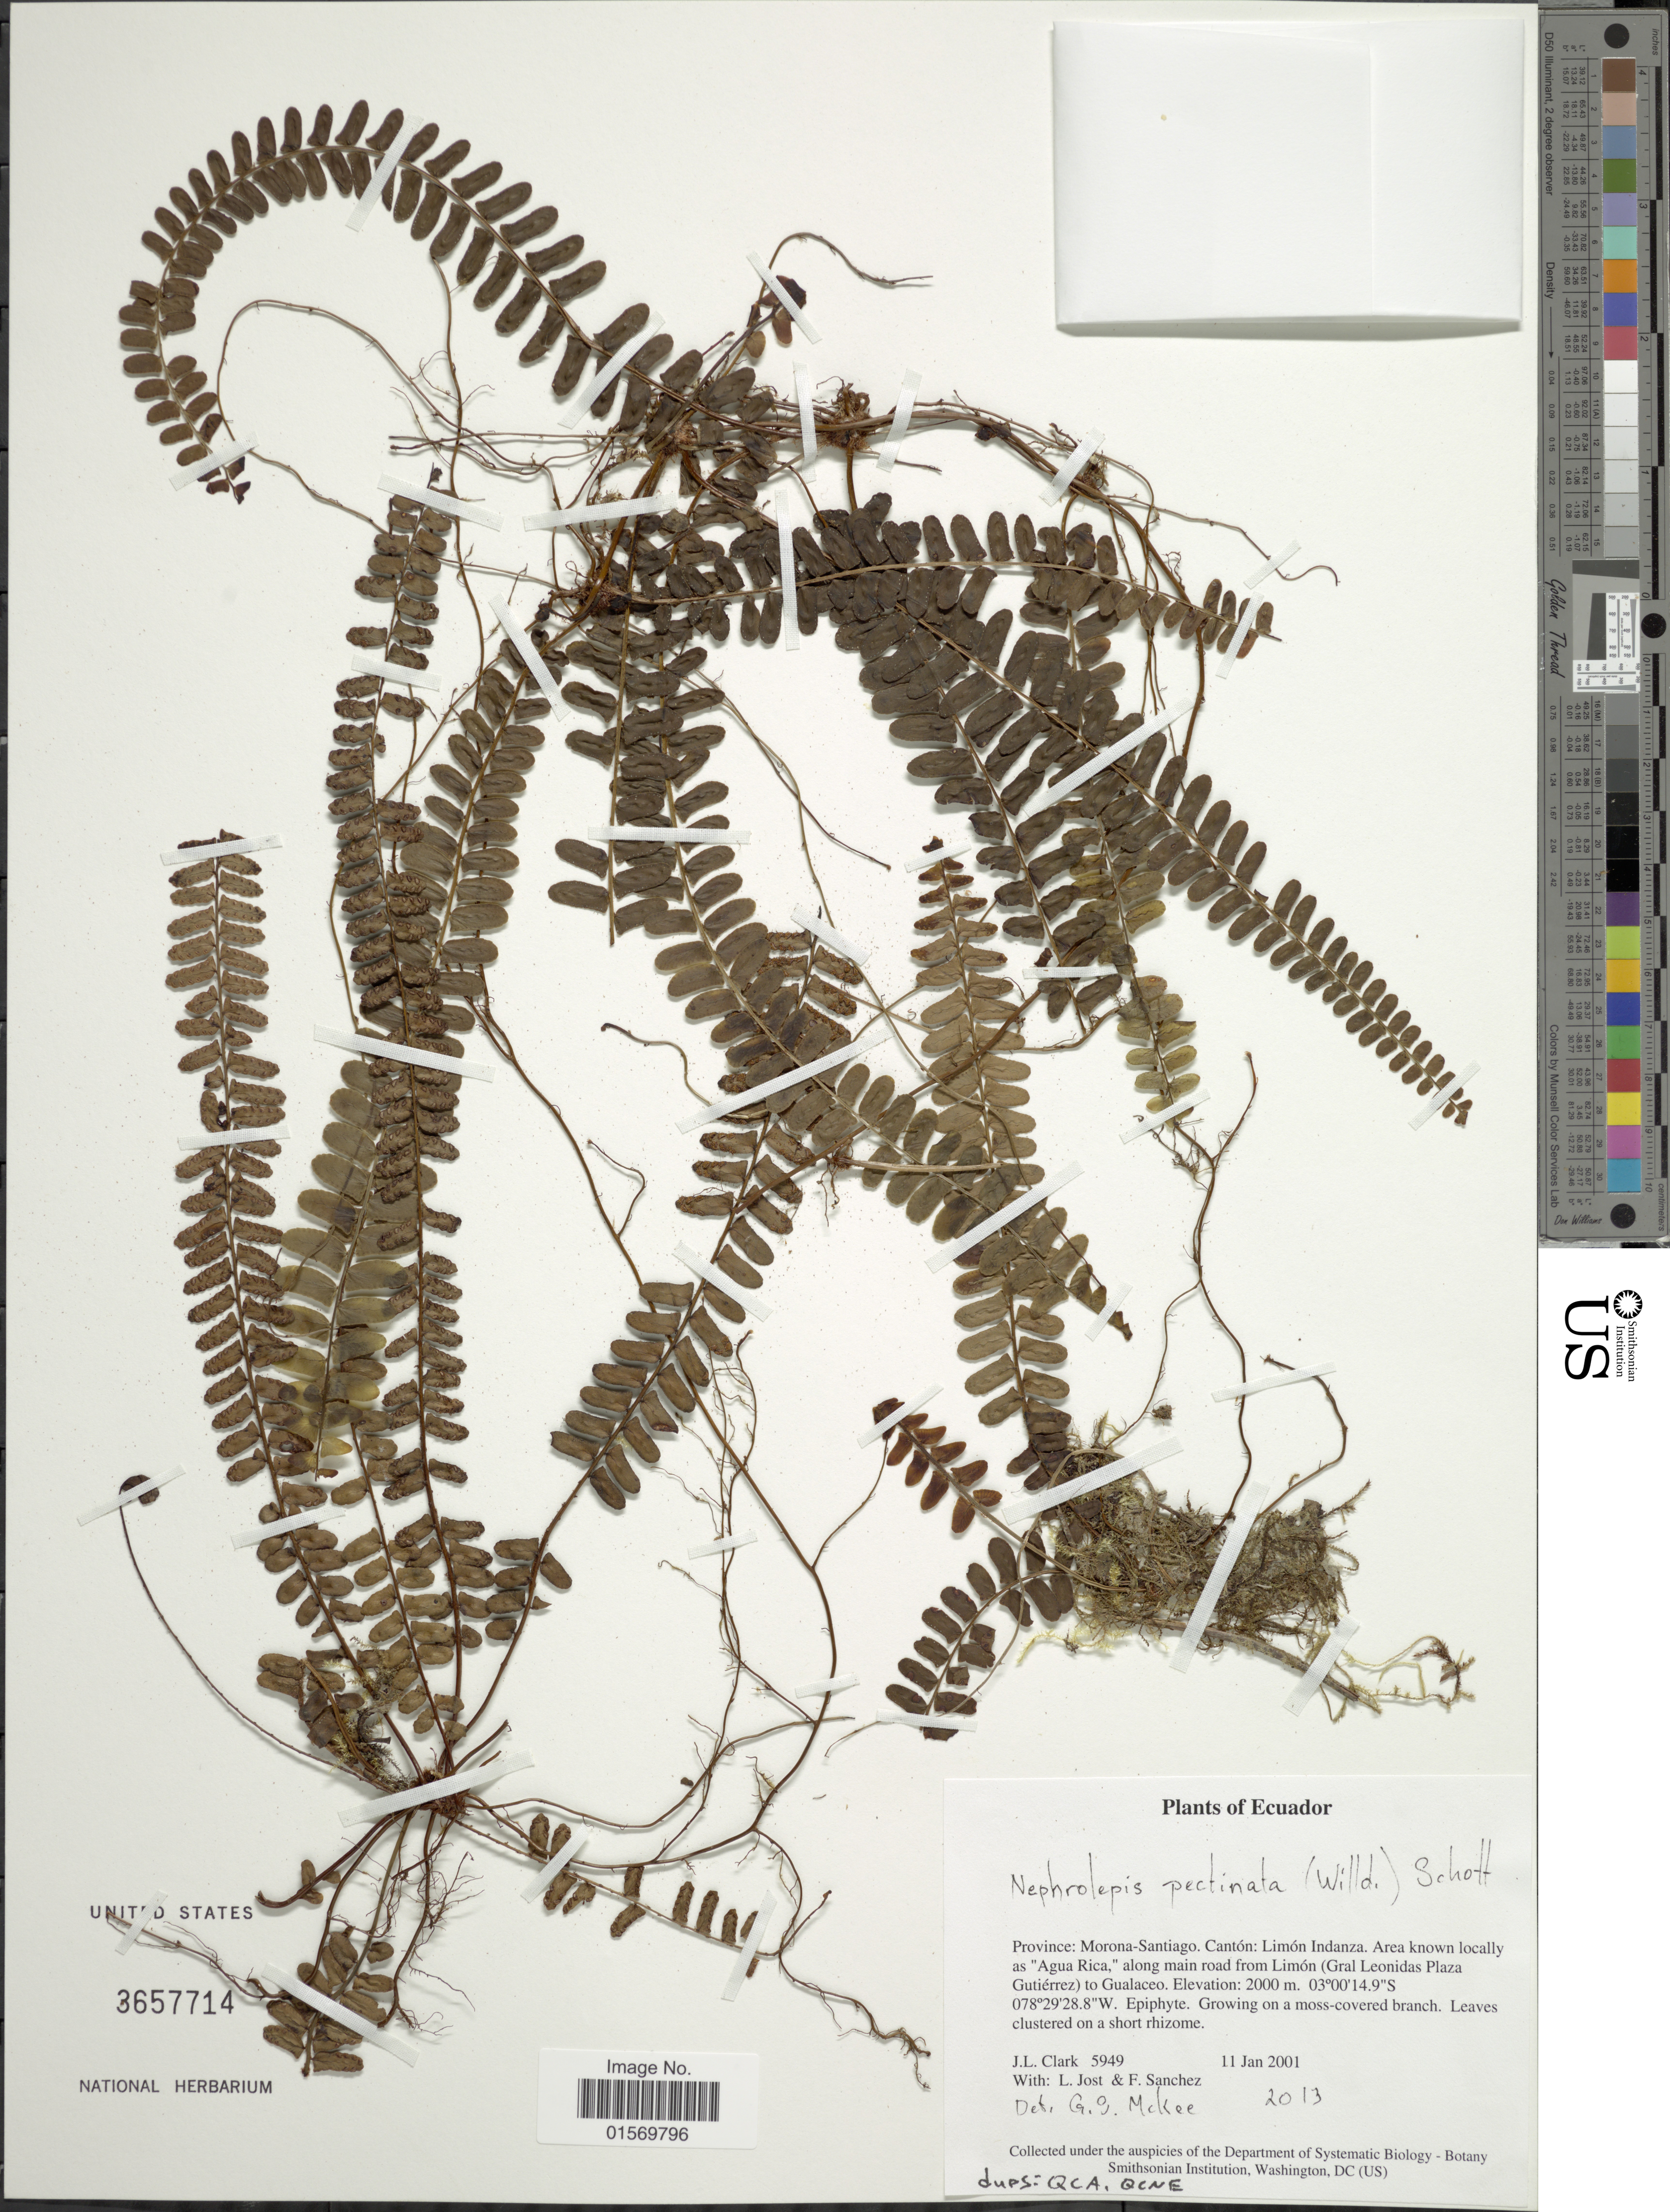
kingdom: Plantae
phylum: Tracheophyta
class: Polypodiopsida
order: Polypodiales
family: Nephrolepidaceae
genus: Nephrolepis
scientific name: Nephrolepis pectinata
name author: (Willd.) Schott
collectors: J. L. Clark, L. Jost & F. Sanchez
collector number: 5949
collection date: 2001-01-11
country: Ecuador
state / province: Morona-Santiago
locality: Canton: Limon Indanza, area known locally as "Agua Rica", along main road from Limon (Gral Leonidas Plaza Gutierrez) to Gualaceo.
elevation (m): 2000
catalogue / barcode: US 2657714